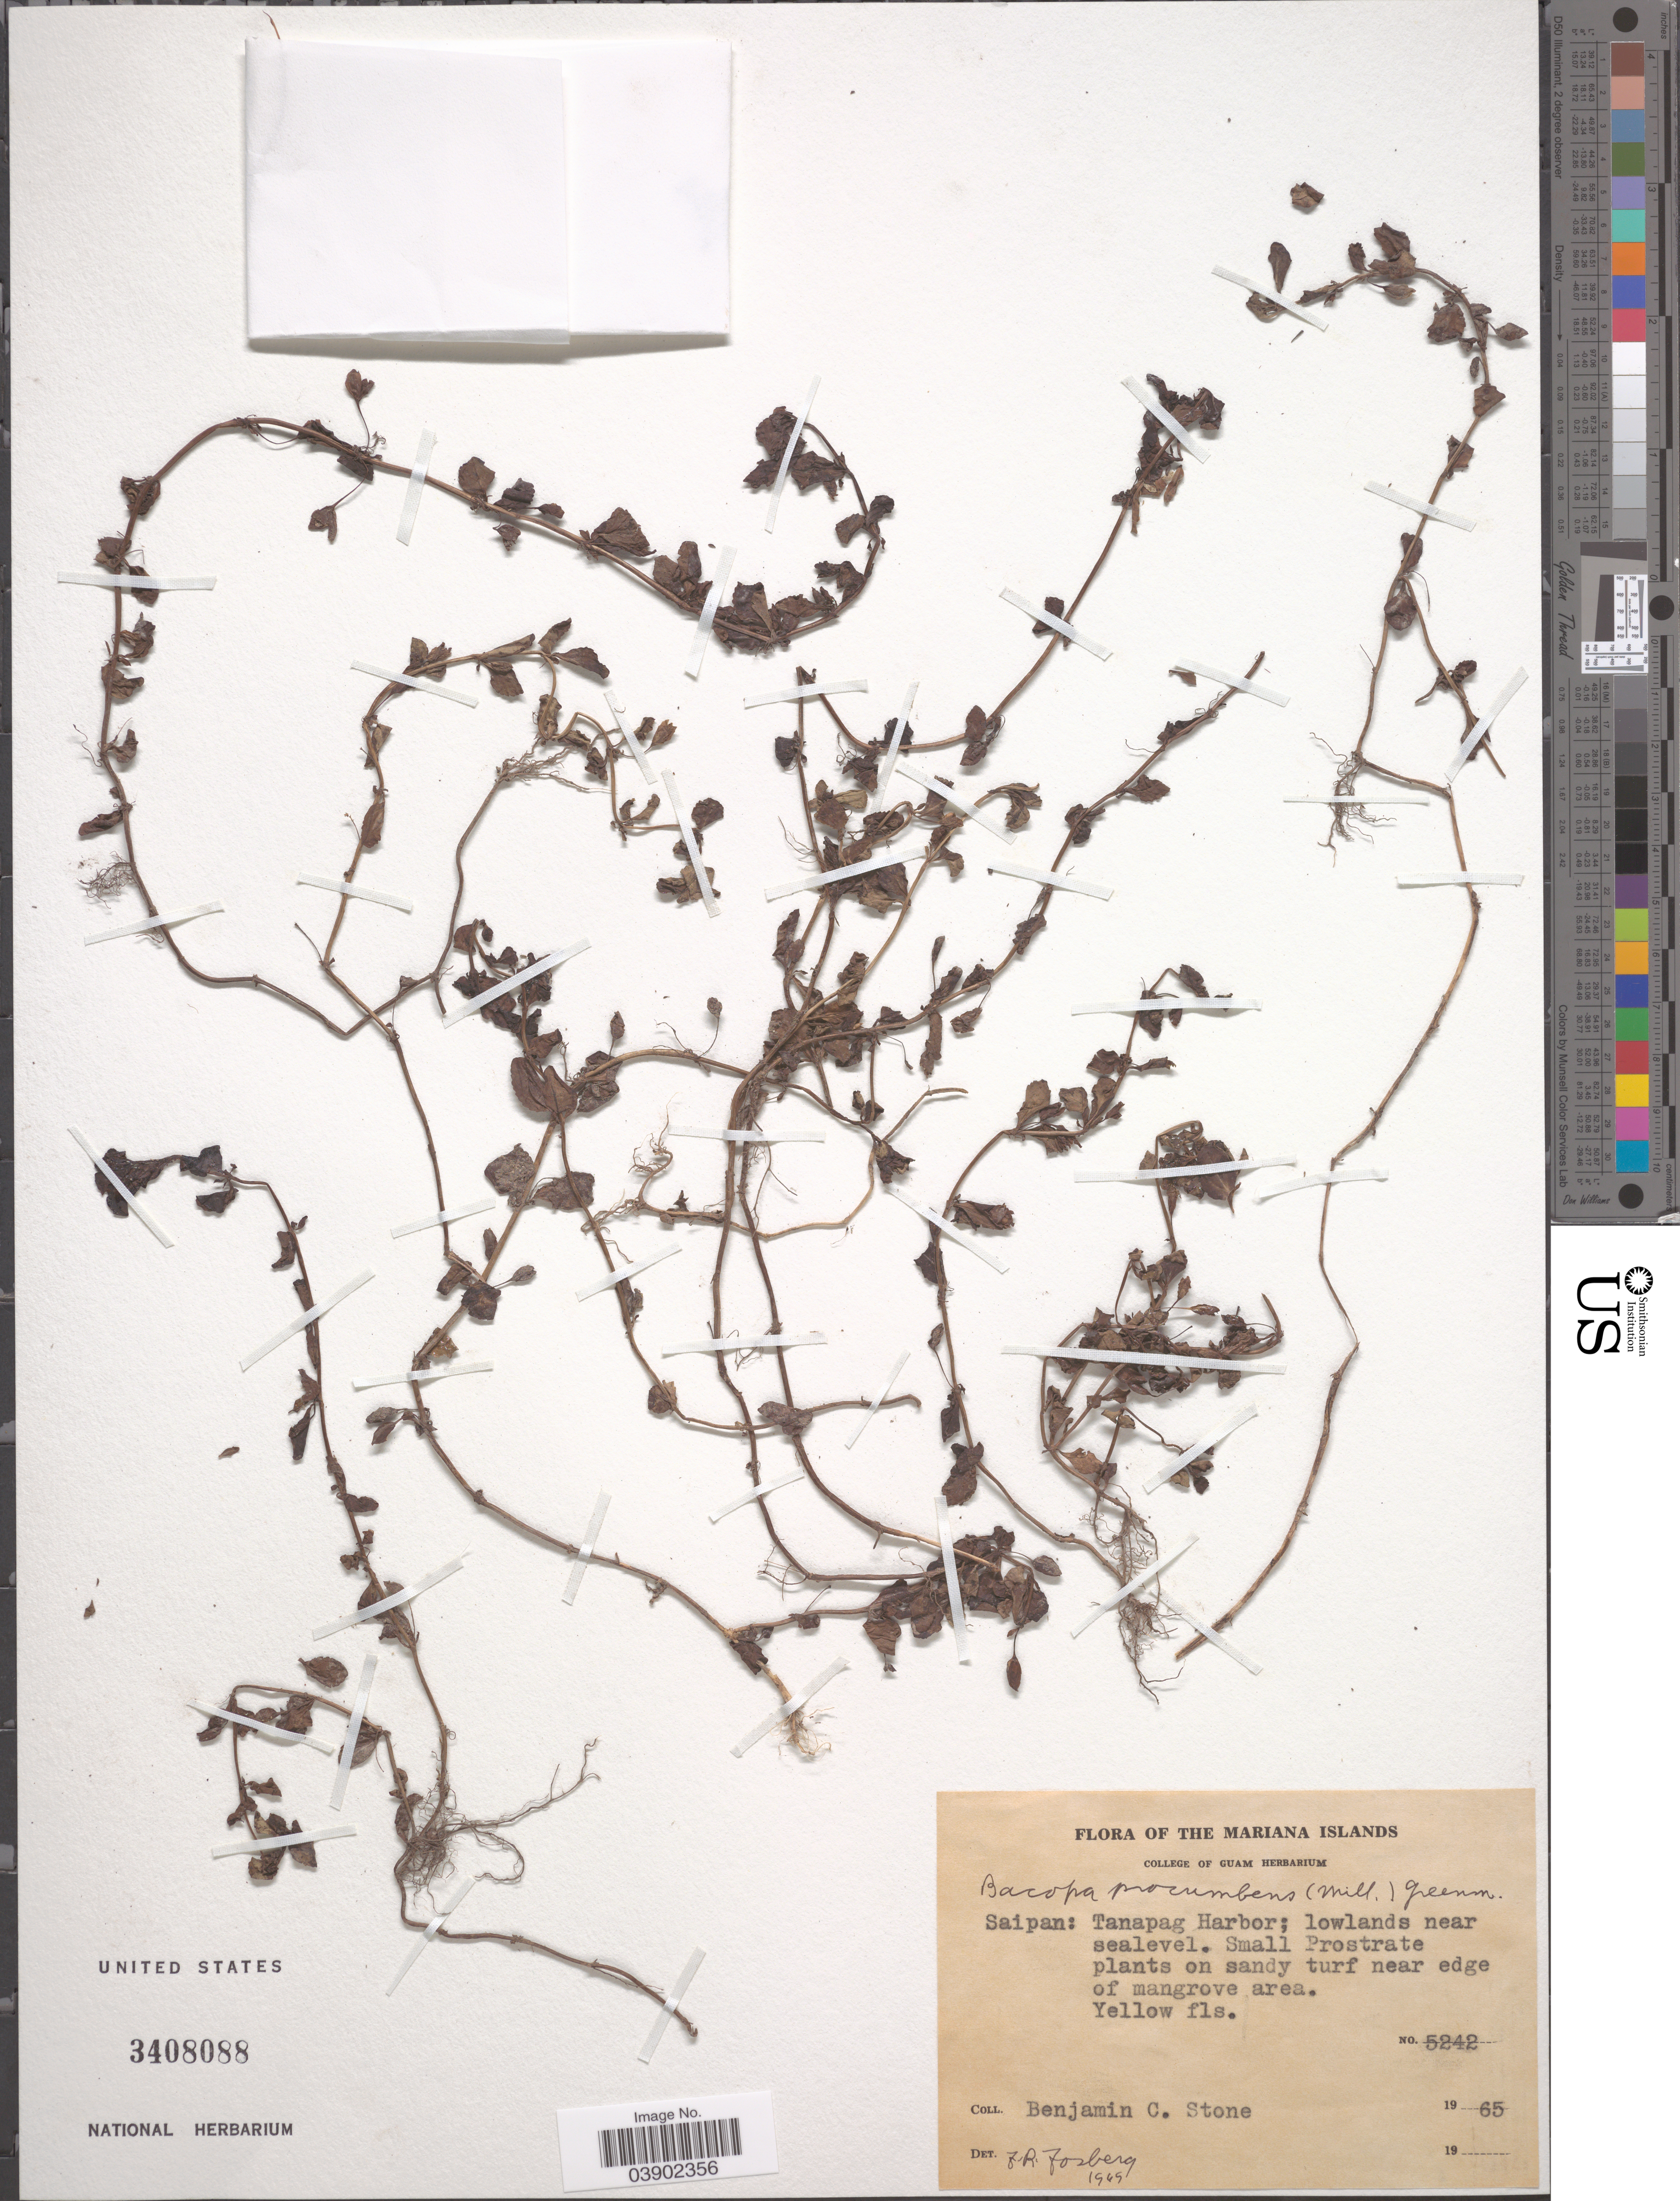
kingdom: Plantae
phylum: Tracheophyta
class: Magnoliopsida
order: Lamiales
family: Plantaginaceae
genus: Bacopa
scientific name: Bacopa procumbens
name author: (Mill.) Greenm.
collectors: B. C. Stone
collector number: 5242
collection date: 1965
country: Northern Mariana Islands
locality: Saipan: Tanapag Harbor; lowlands near sealevel.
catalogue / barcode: US 3408088